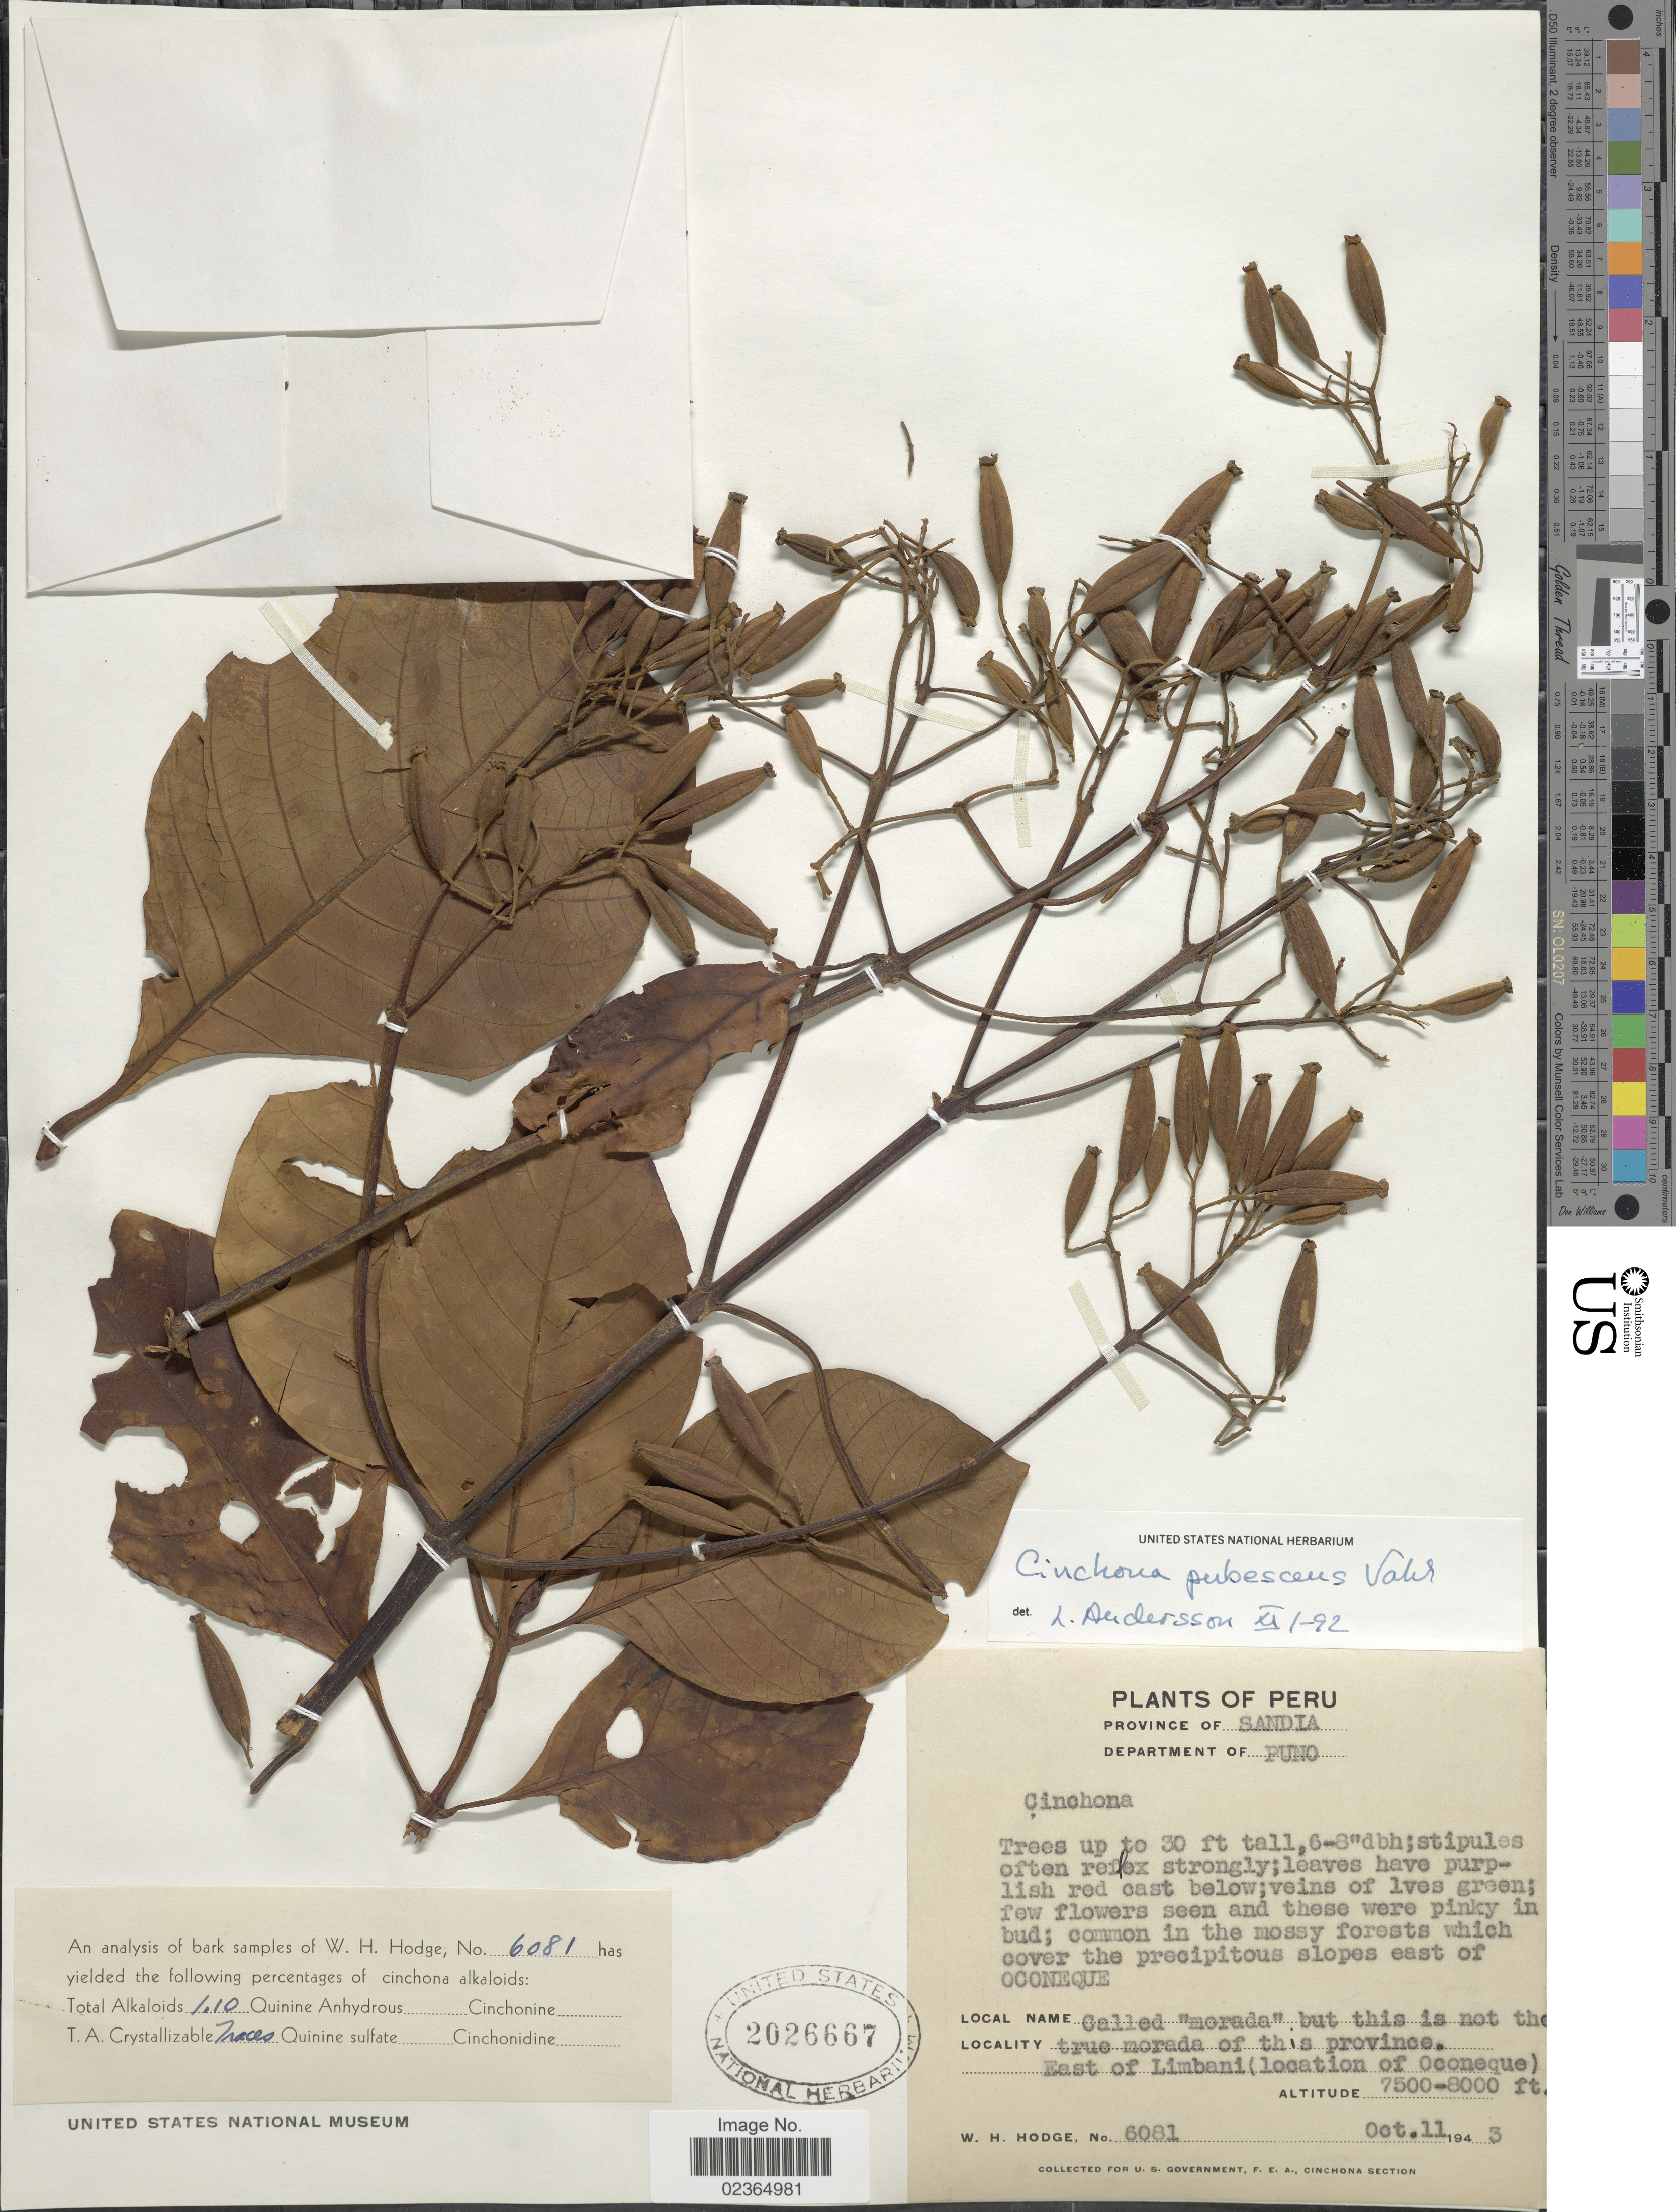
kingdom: Plantae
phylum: Tracheophyta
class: Magnoliopsida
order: Gentianales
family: Rubiaceae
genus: Cinchona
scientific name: Cinchona pubescens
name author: Vahl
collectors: W. Hodge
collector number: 6081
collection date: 1943-10-11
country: Peru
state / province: Puno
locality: Province of Sandia. east of Oconeque. East of Limbani (location of Oconeque)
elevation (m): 2286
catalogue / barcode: US 2026667